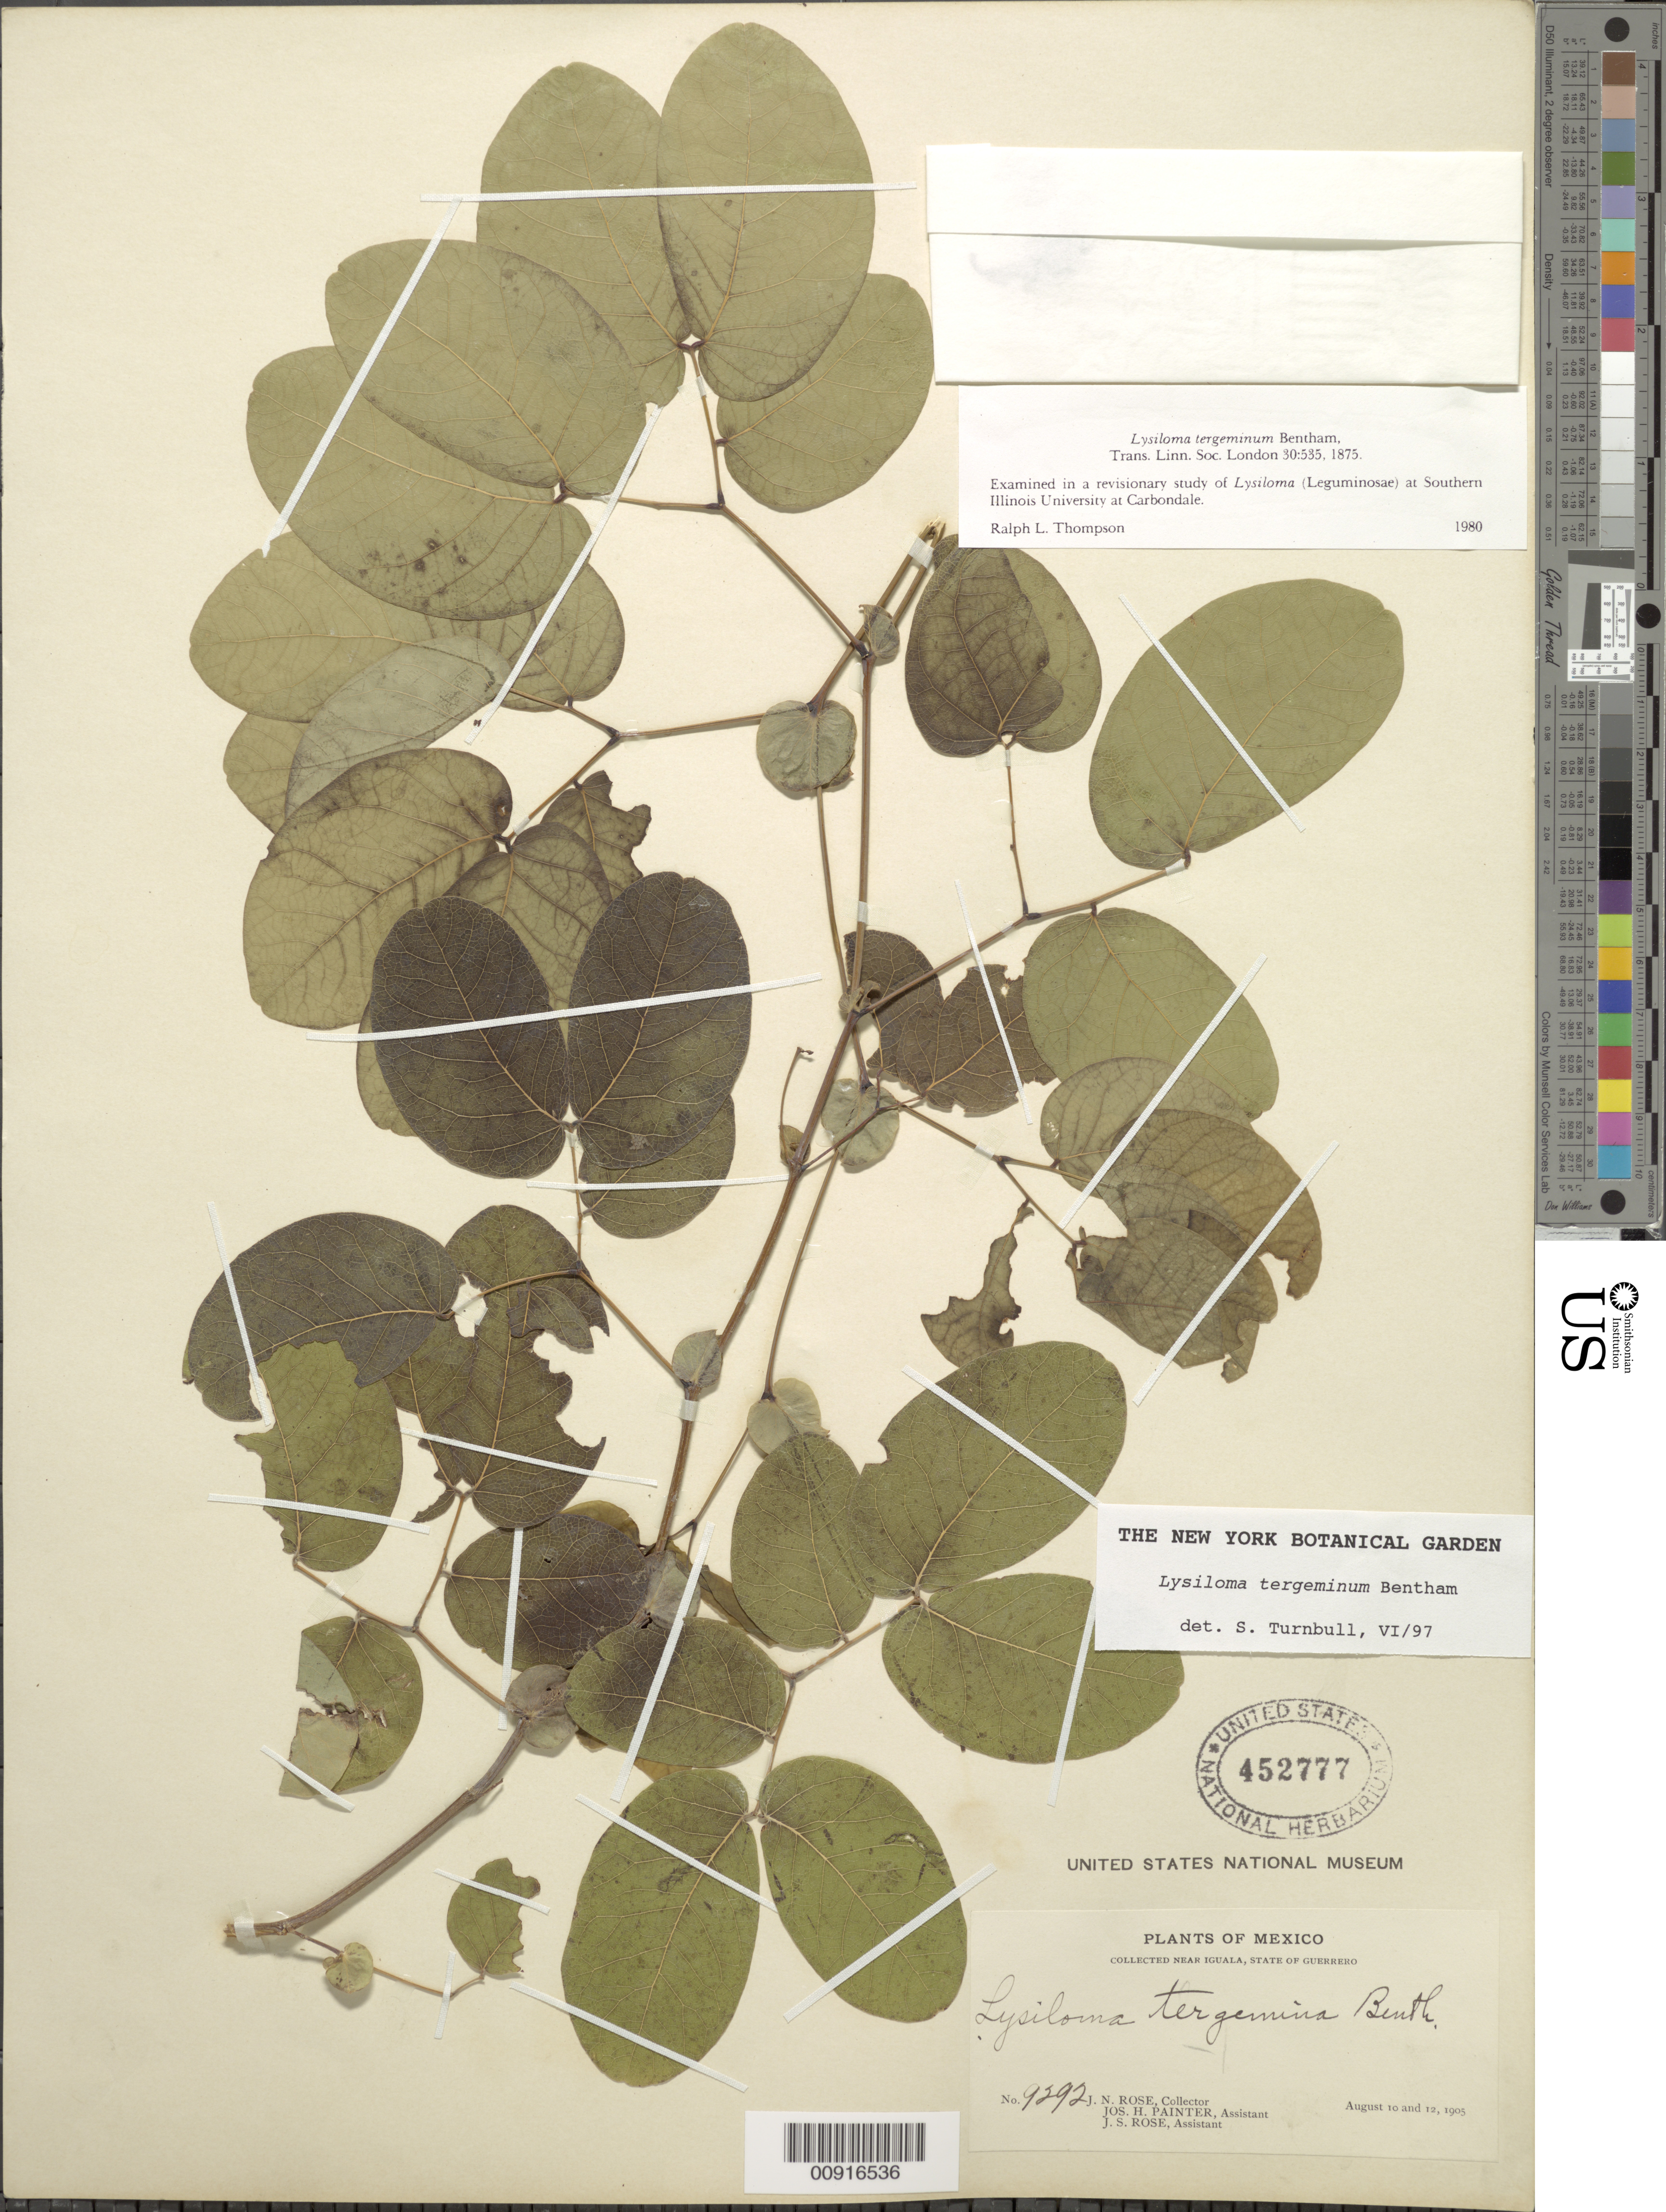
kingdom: Plantae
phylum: Tracheophyta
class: Magnoliopsida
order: Fabales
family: Fabaceae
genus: Lysiloma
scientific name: Lysiloma tergeminum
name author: Benth.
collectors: J. N. Rose, J. H. Painter & J. S. Rose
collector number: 9292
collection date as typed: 10 Aug 1905 to 12 Aug 1905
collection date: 1905-08-10/1905-08-12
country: Mexico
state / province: Guerrero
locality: Near Iguala, State of Guerrero.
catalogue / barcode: US 452777